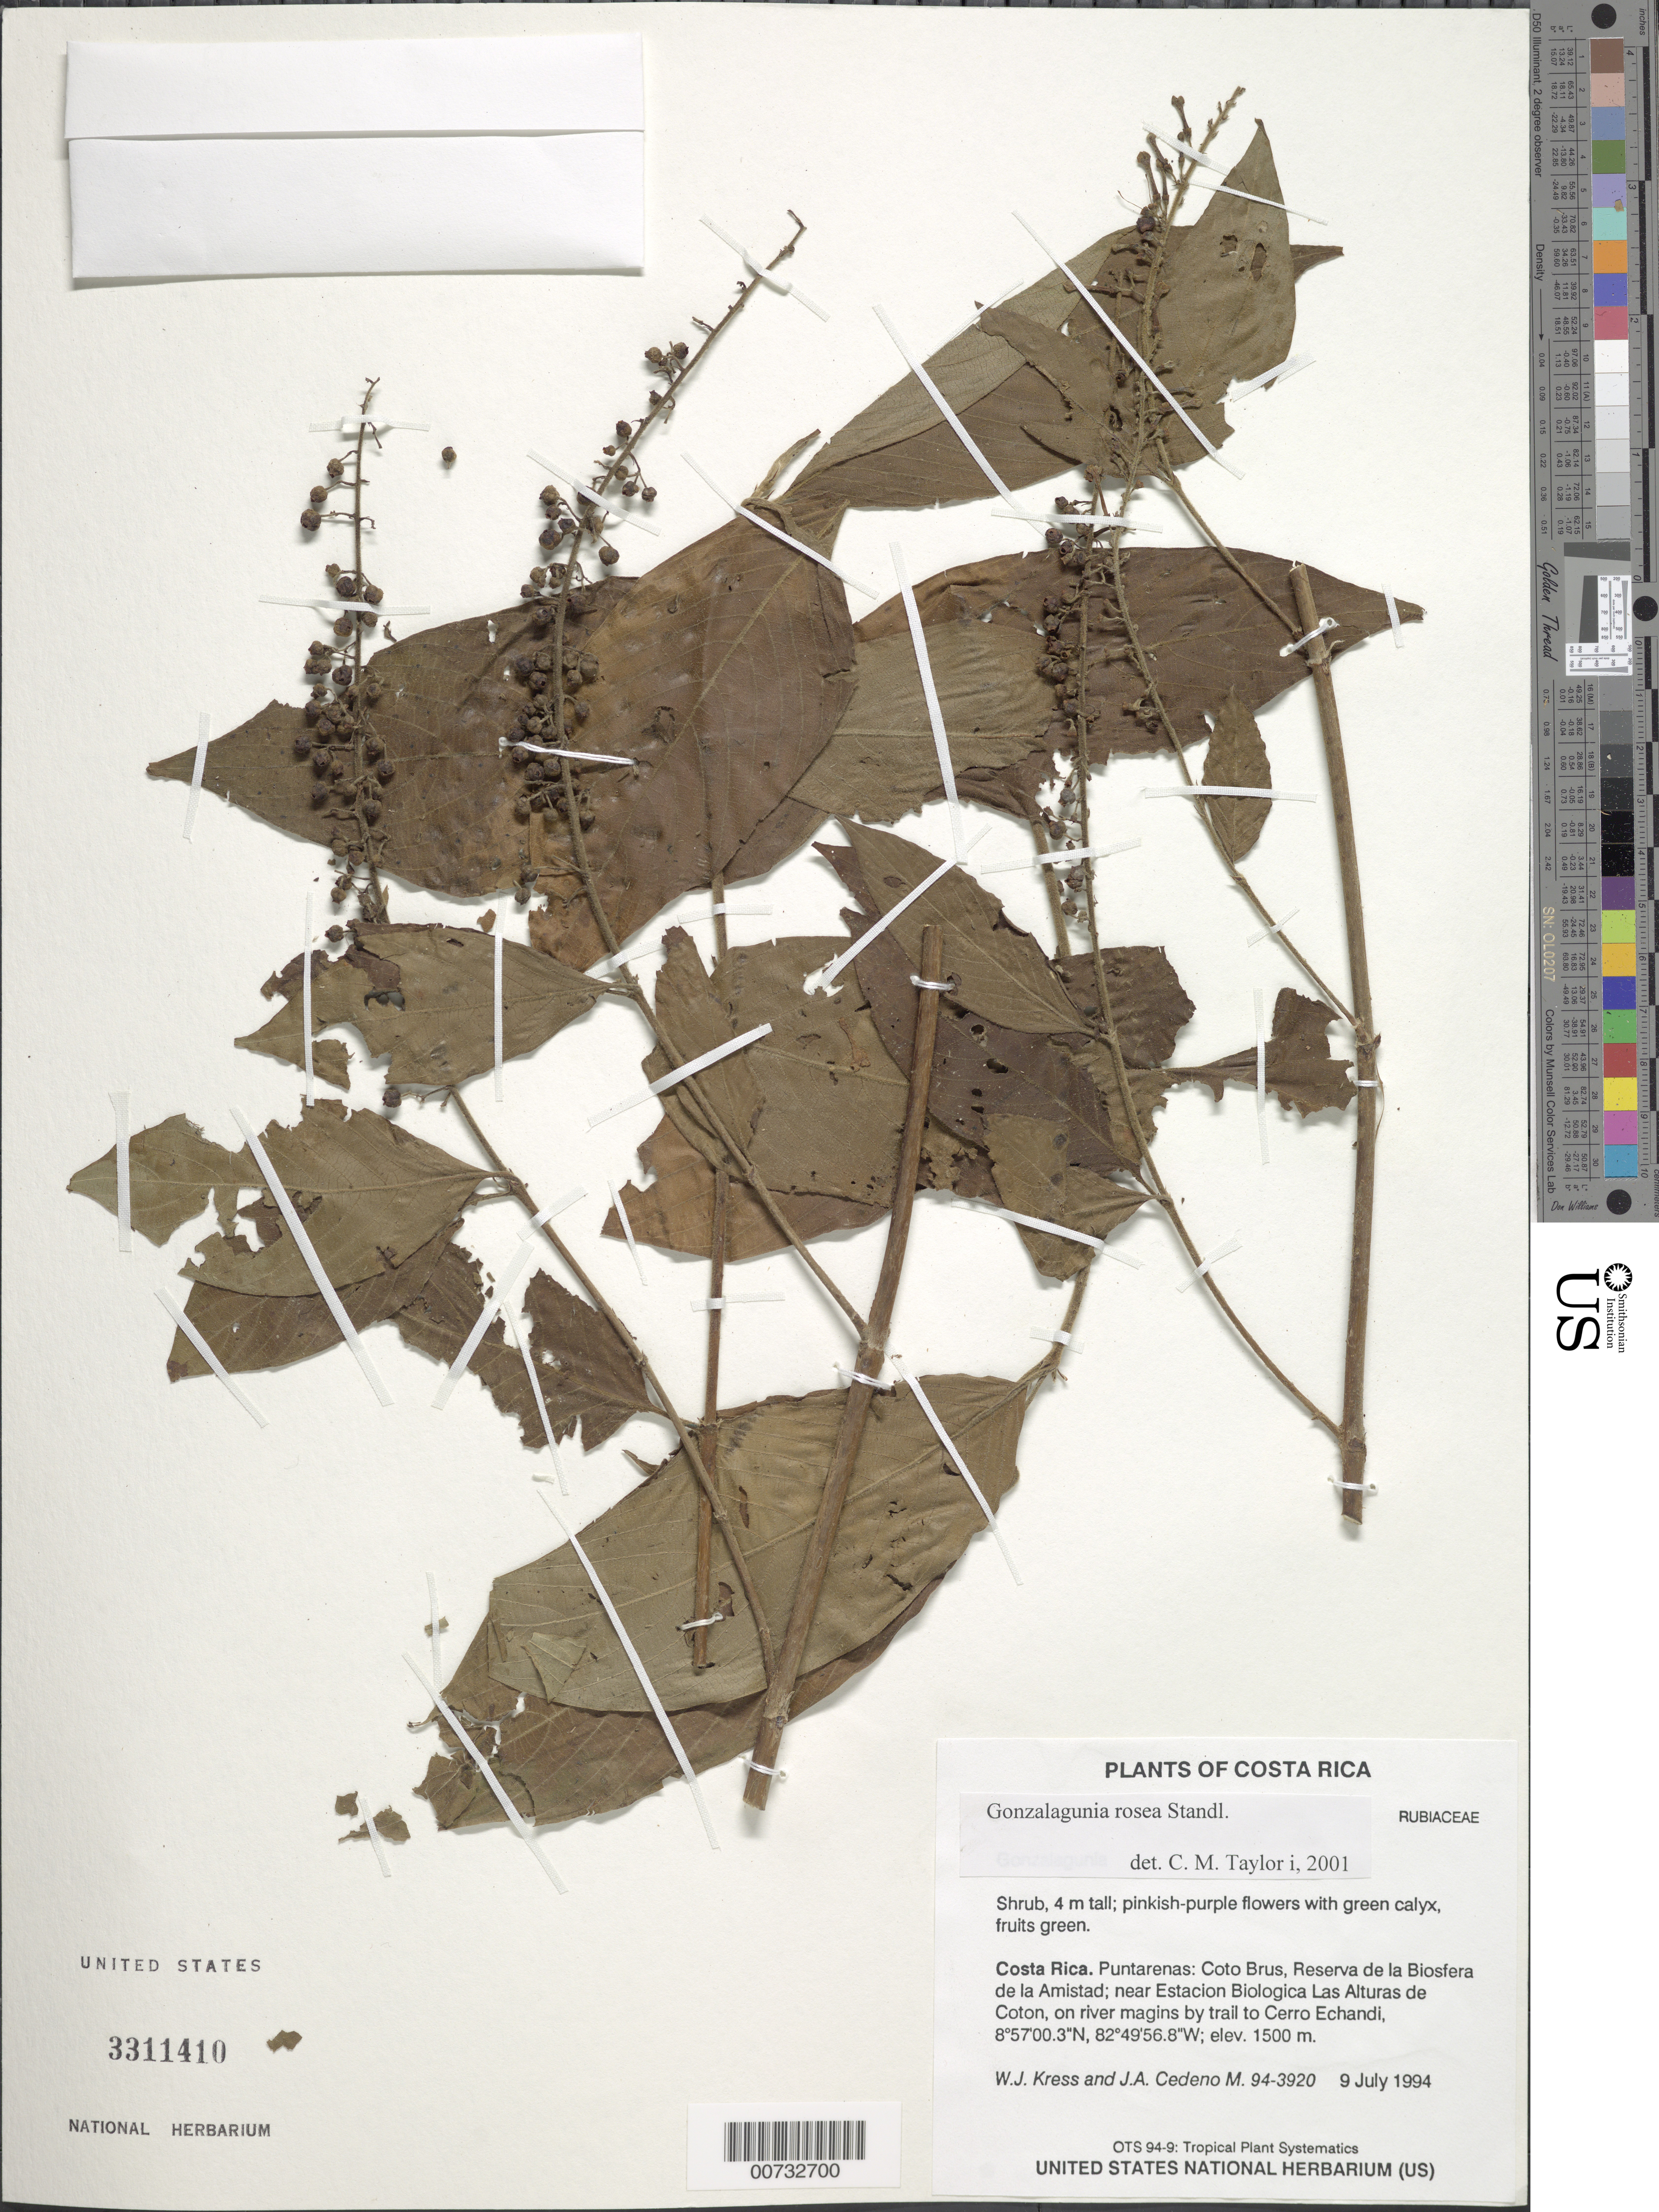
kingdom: Plantae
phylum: Tracheophyta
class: Magnoliopsida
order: Gentianales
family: Rubiaceae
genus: Gonzalagunia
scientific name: Gonzalagunia rosea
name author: Standl.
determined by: Taylor, Charlotte M.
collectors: W. J. Kress & J. A. Cedeño M.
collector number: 94-3920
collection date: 1994-07-09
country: Costa Rica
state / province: Puntarenas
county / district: Coto Brus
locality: Reserva de la Biosfera de la Armistad; near Estacion Biologica Las Alturas de Coton, on river margins by trail to Cerro Echandi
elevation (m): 1500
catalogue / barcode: US 3311410